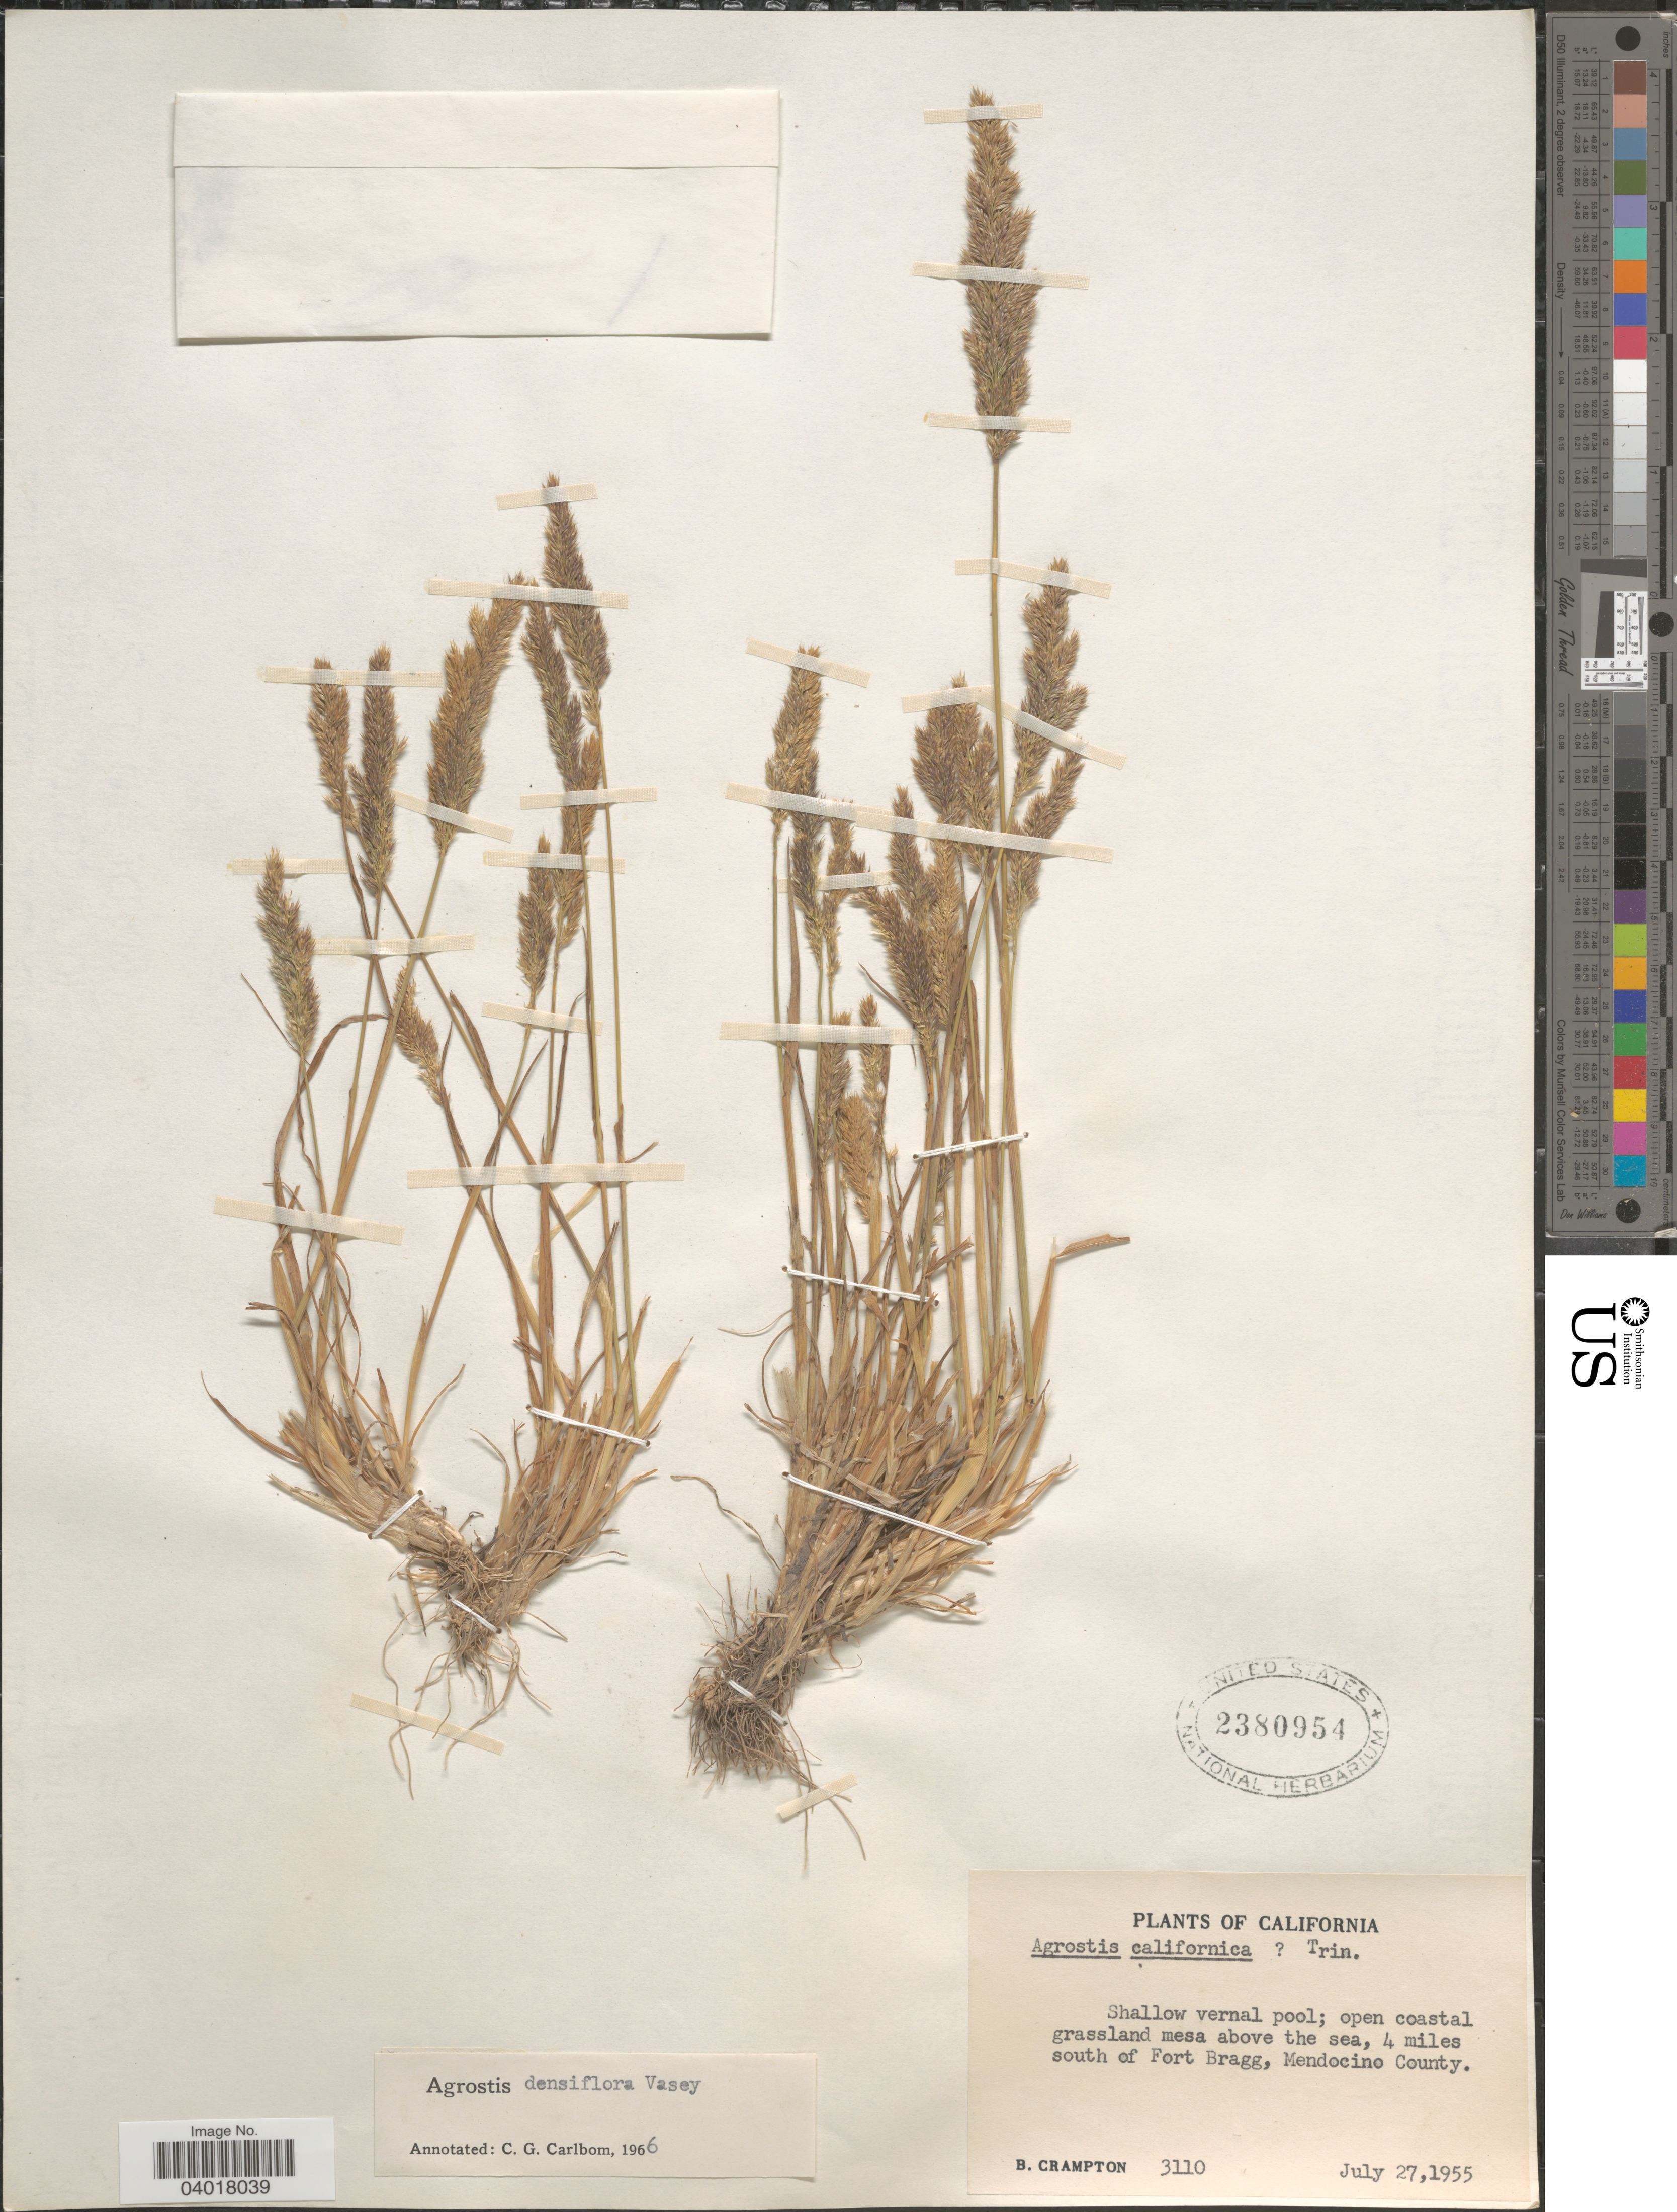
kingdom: Plantae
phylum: Tracheophyta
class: Liliopsida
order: Poales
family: Poaceae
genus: Agrostis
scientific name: Agrostis densiflora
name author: Vasey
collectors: B. Crampton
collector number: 3110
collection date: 1955-07-27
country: United States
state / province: California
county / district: Mendocino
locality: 4 miles south of Fort Bragg, Mendocino County.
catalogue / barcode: US 2380954